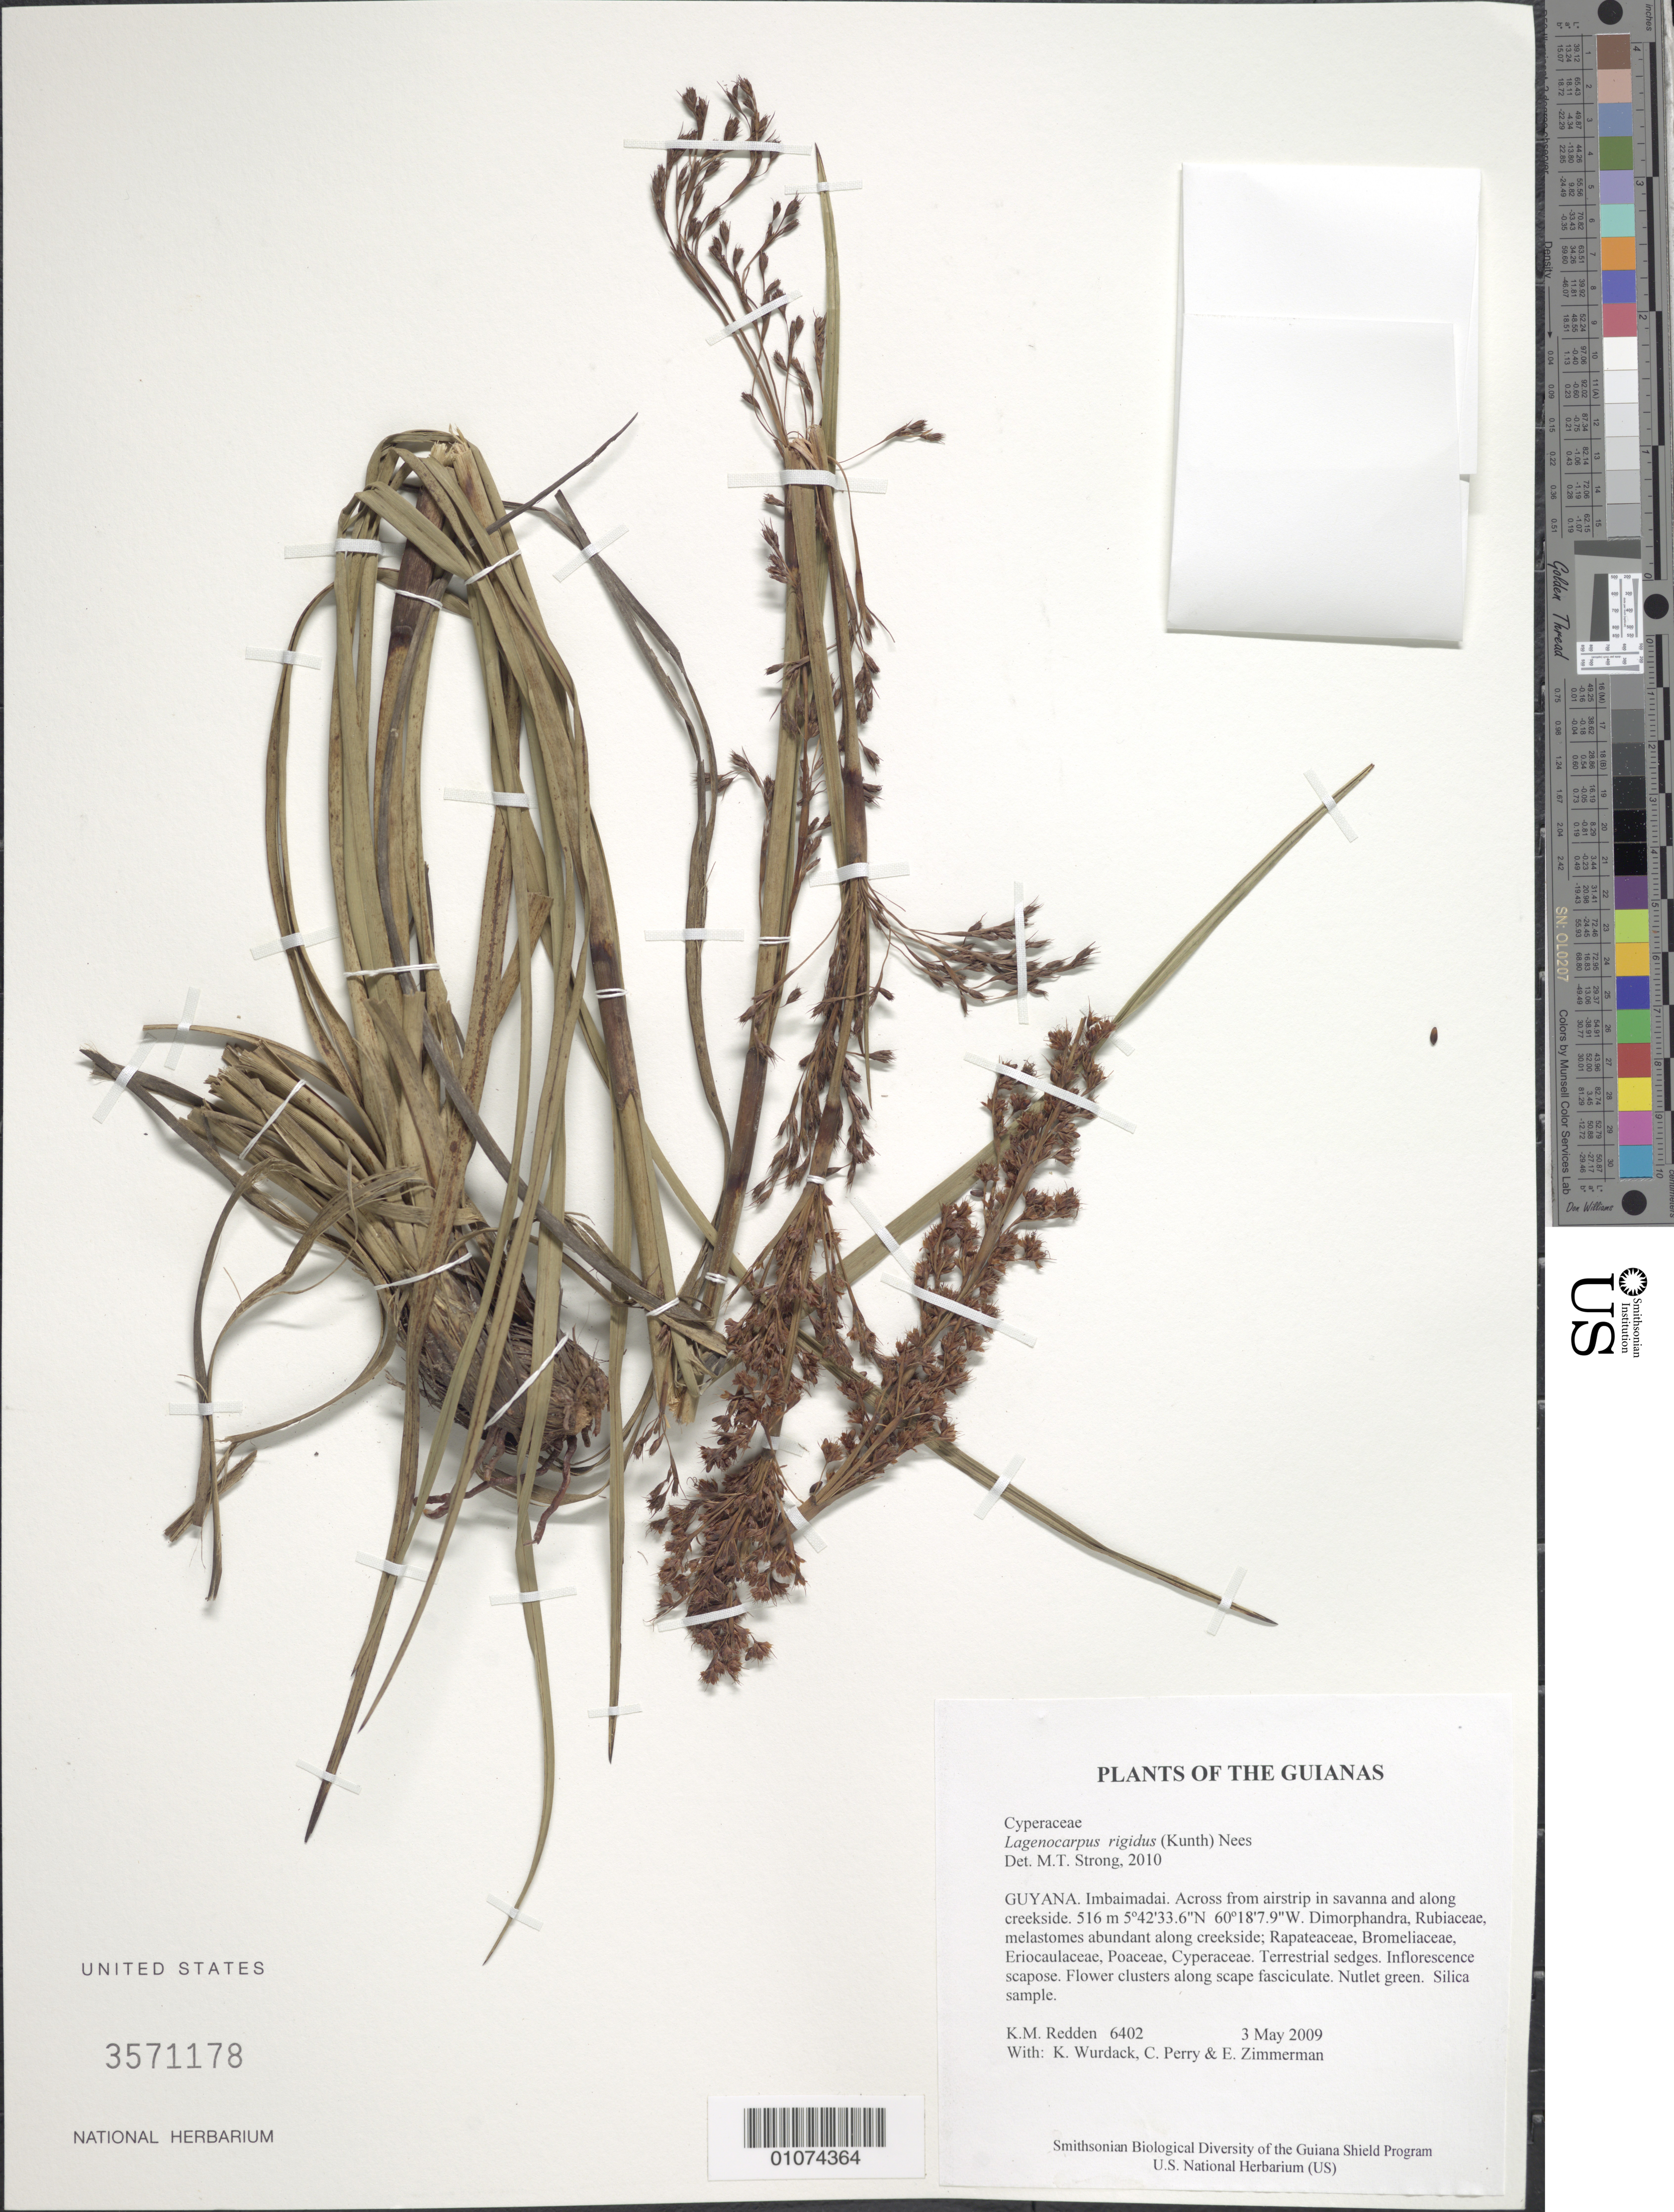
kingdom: Plantae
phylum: Tracheophyta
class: Liliopsida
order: Poales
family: Cyperaceae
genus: Lagenocarpus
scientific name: Lagenocarpus rigidus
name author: (Kunth) Nees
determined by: Strong, M. T., (US), Smithsonian Institution - National Museum of Natural History (UNITED STATES)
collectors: K. M. Redden, K. Wurdack, C. Perry & E. Zimmerman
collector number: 6402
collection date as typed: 3 May 2009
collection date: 2009-05-03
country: Guyana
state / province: Cuyuni-Mazaruni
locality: Imbaimadai. Across from airstrip in savanna and along creekside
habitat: Dimorphandra, Rubiaceae, melastomes abundant along creekside; Rapateaceae, Bromeliaceae, Eriocaulaceae, Poaceae, Cyperaceae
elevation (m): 516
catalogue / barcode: US 3571178